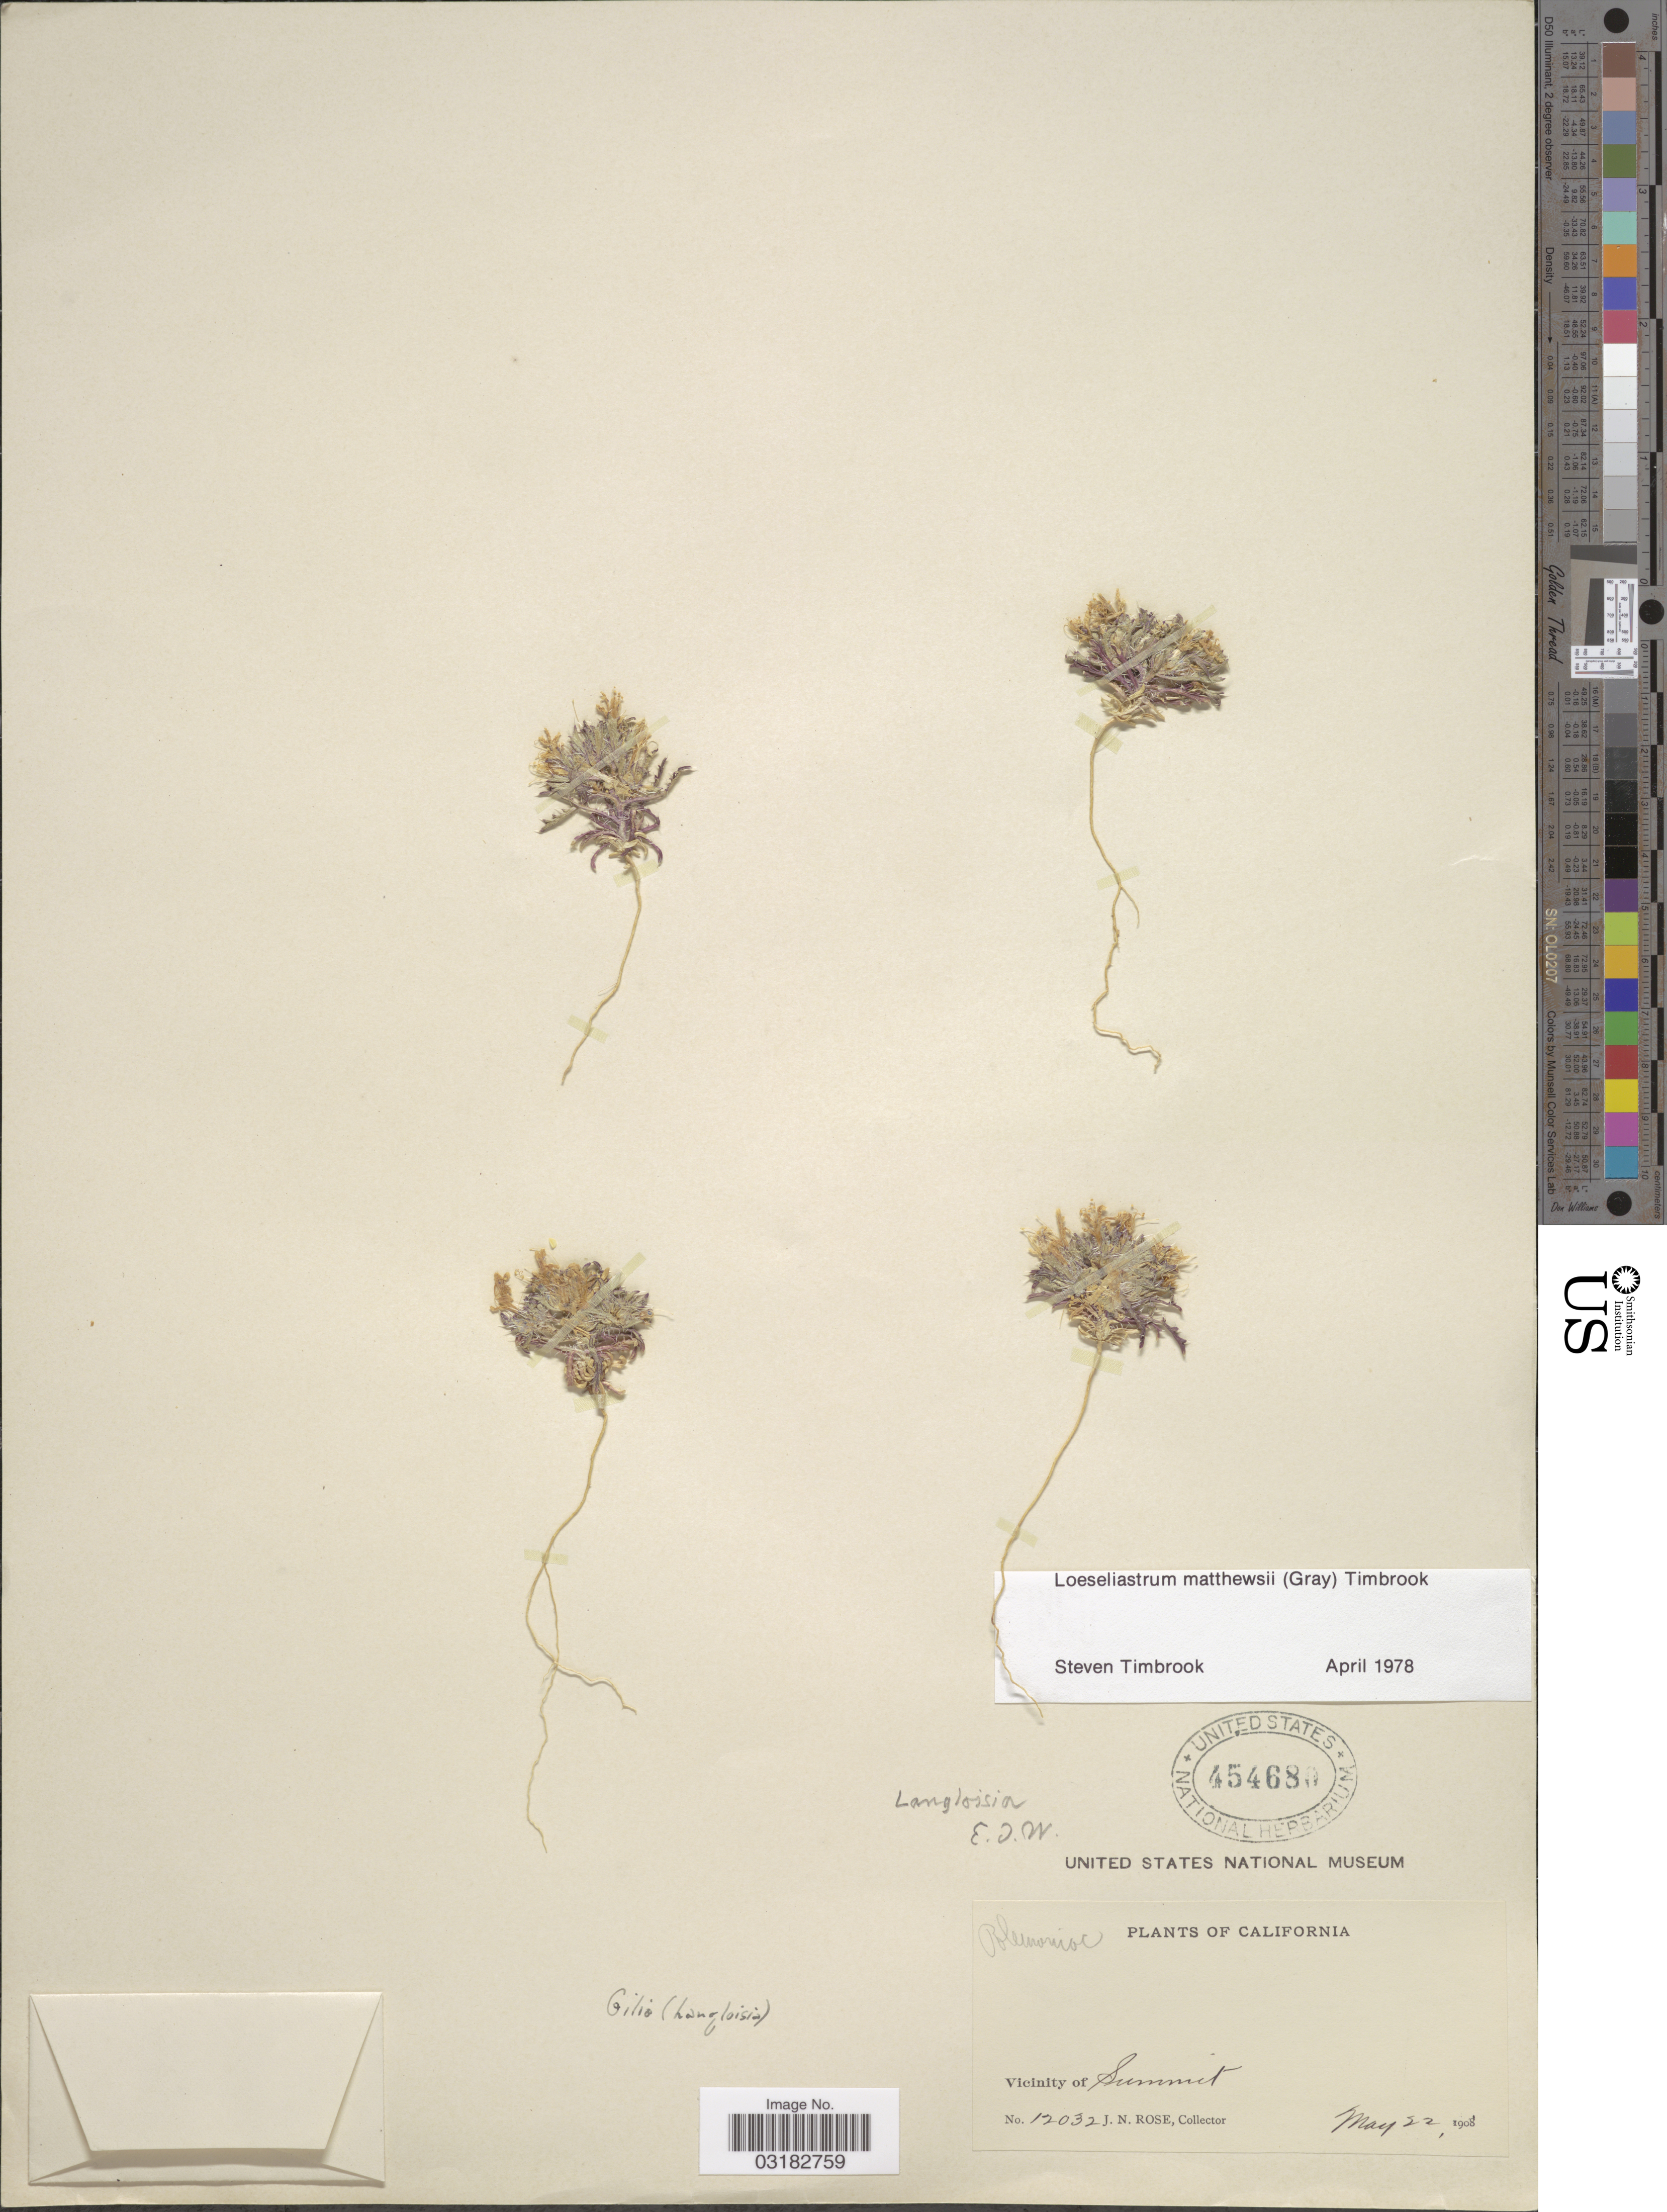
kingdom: Plantae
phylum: Tracheophyta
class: Magnoliopsida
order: Ericales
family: Polemoniaceae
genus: Loeseliastrum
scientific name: Loeseliastrum matthewsii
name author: (A. Gray) Timbrook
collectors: J. N. Rose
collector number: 12032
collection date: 1908-05-22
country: United States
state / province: California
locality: Vicinity of Summit.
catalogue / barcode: US 454680